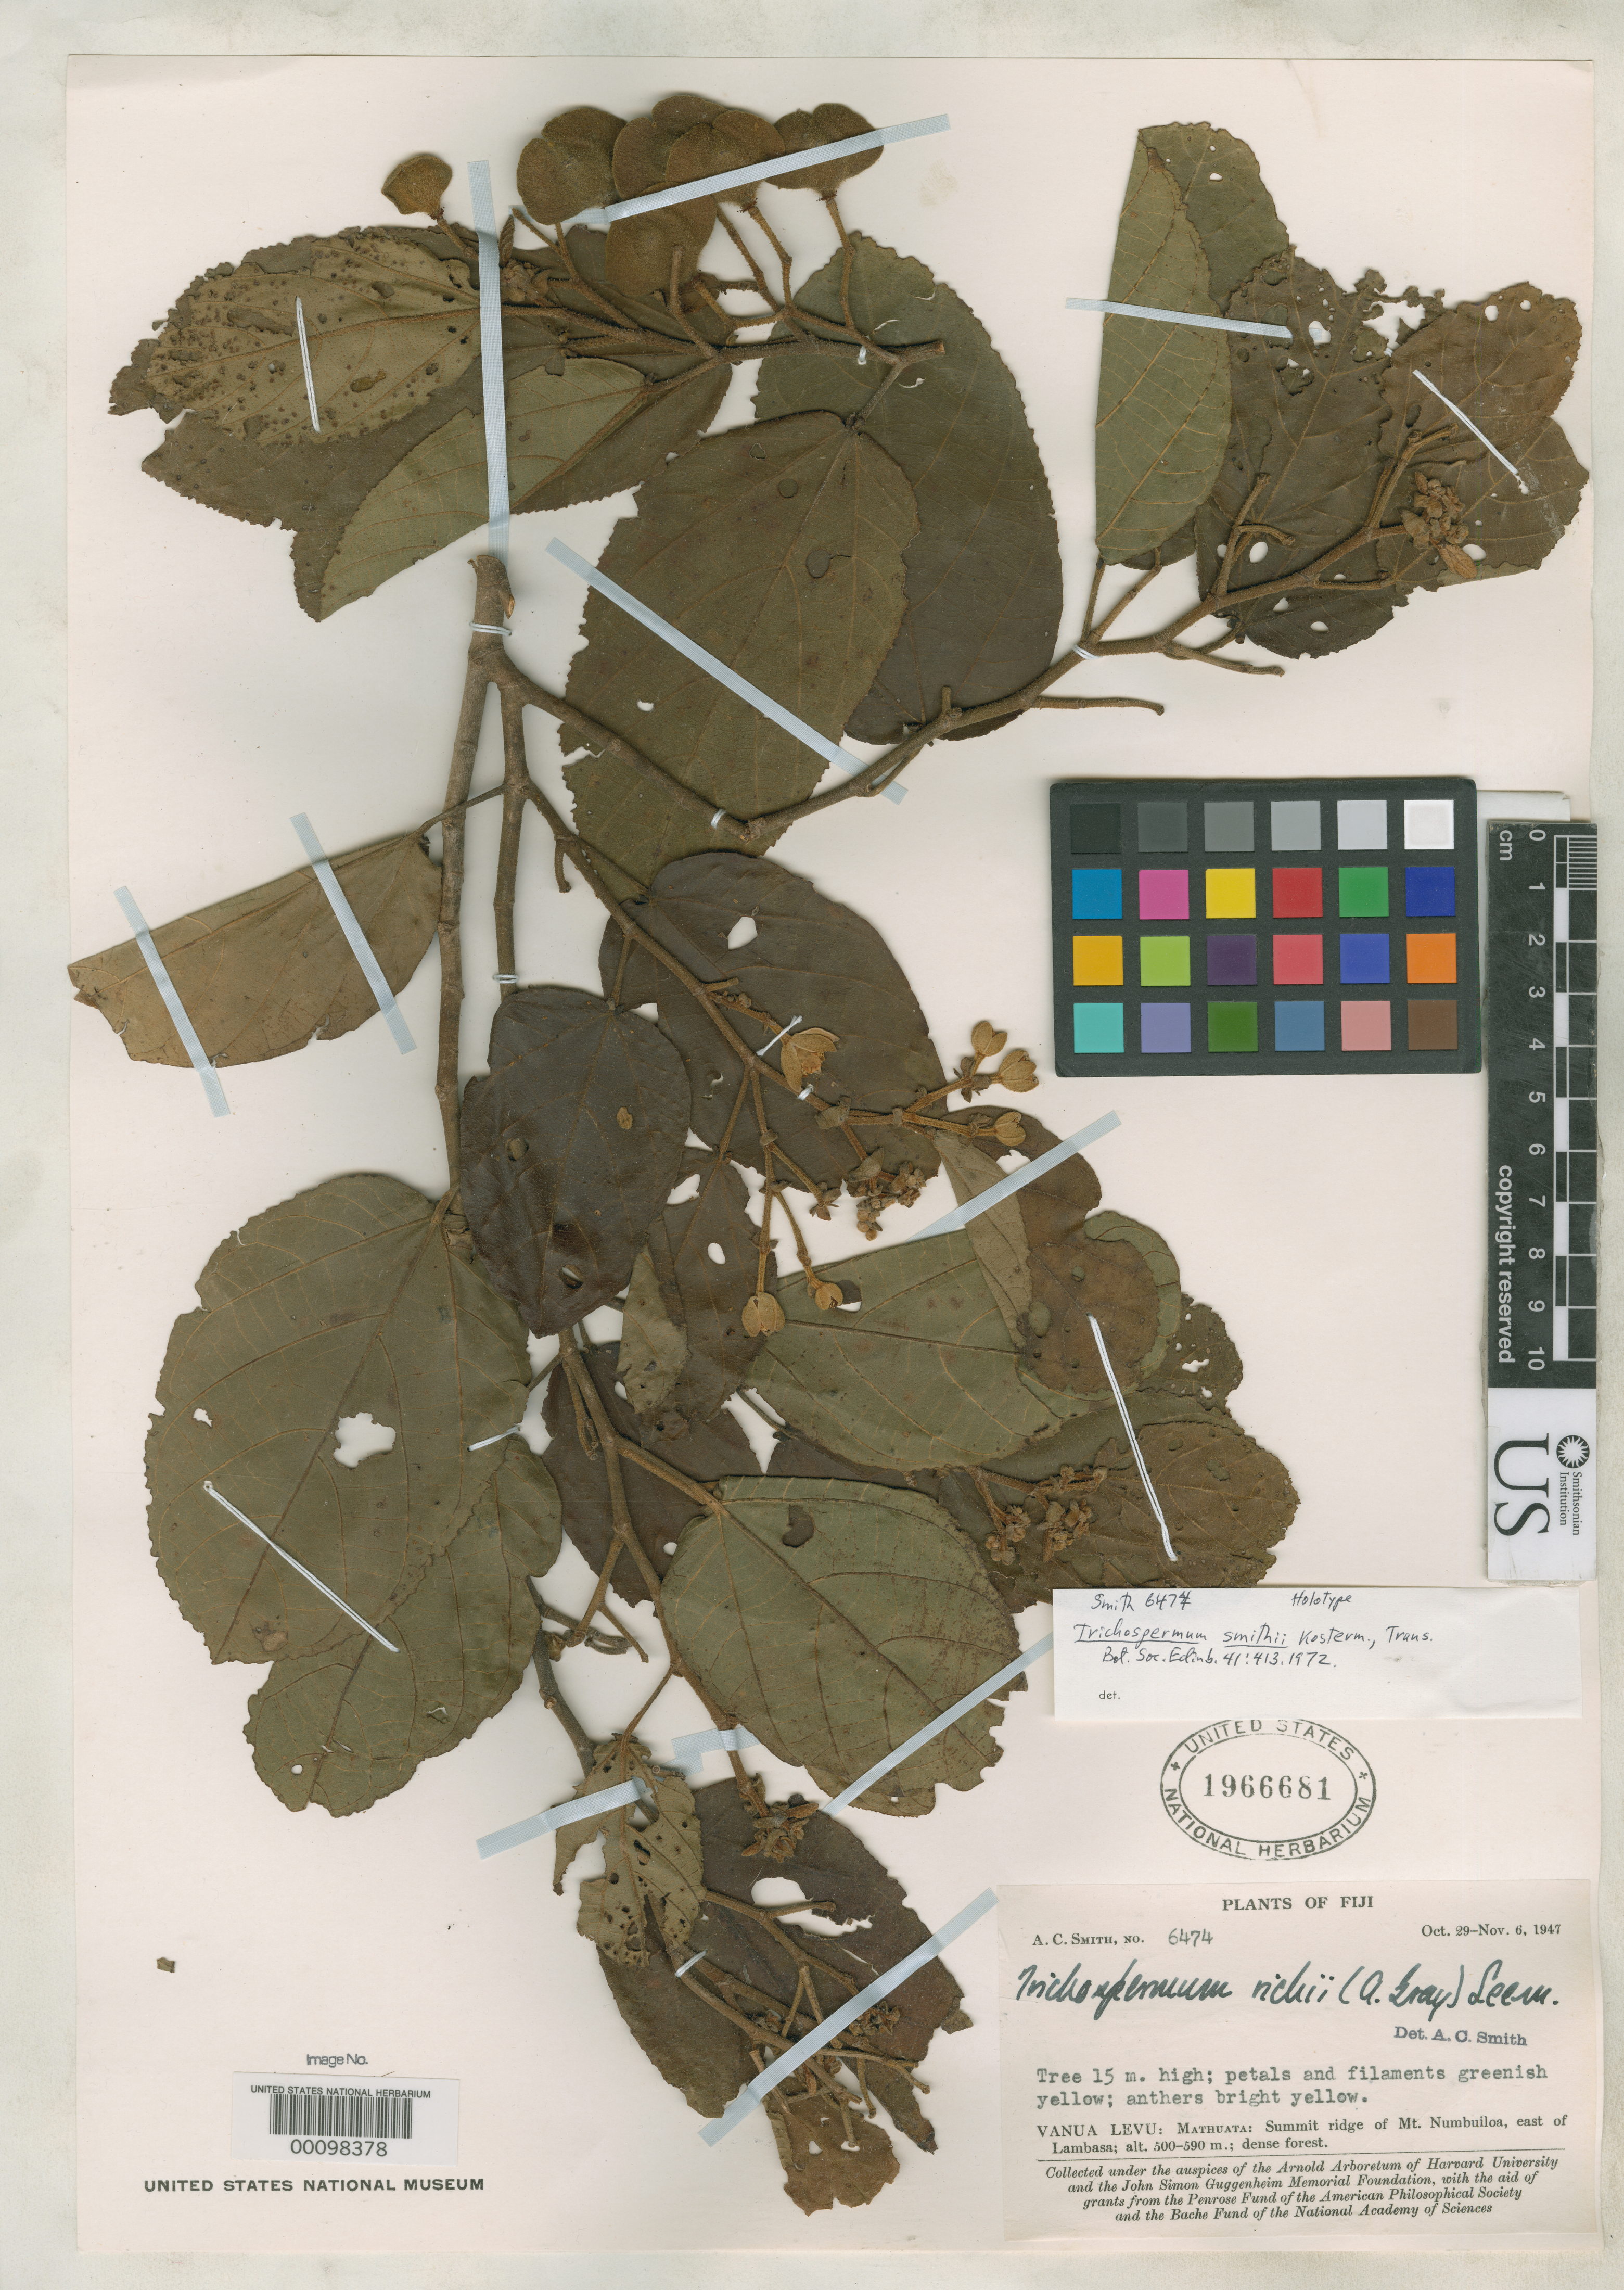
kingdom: Plantae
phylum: Tracheophyta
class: Magnoliopsida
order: Malvales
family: Malvaceae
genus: Trichospermum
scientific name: Trichospermum smithii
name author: Kosterm.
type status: Holotype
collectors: A. C. Smith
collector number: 6474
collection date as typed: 29 Oct 1947 to 06 Nov 1947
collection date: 1947-10-29/1947-11-06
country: Fiji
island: Macuata-i-wai [Mathuata-i-wai]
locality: Mathuata, summit of ridge of Mt. Numbuiloa, east of Lambasa. [Vanua Levu Group]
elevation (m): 500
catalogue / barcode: US 1966681